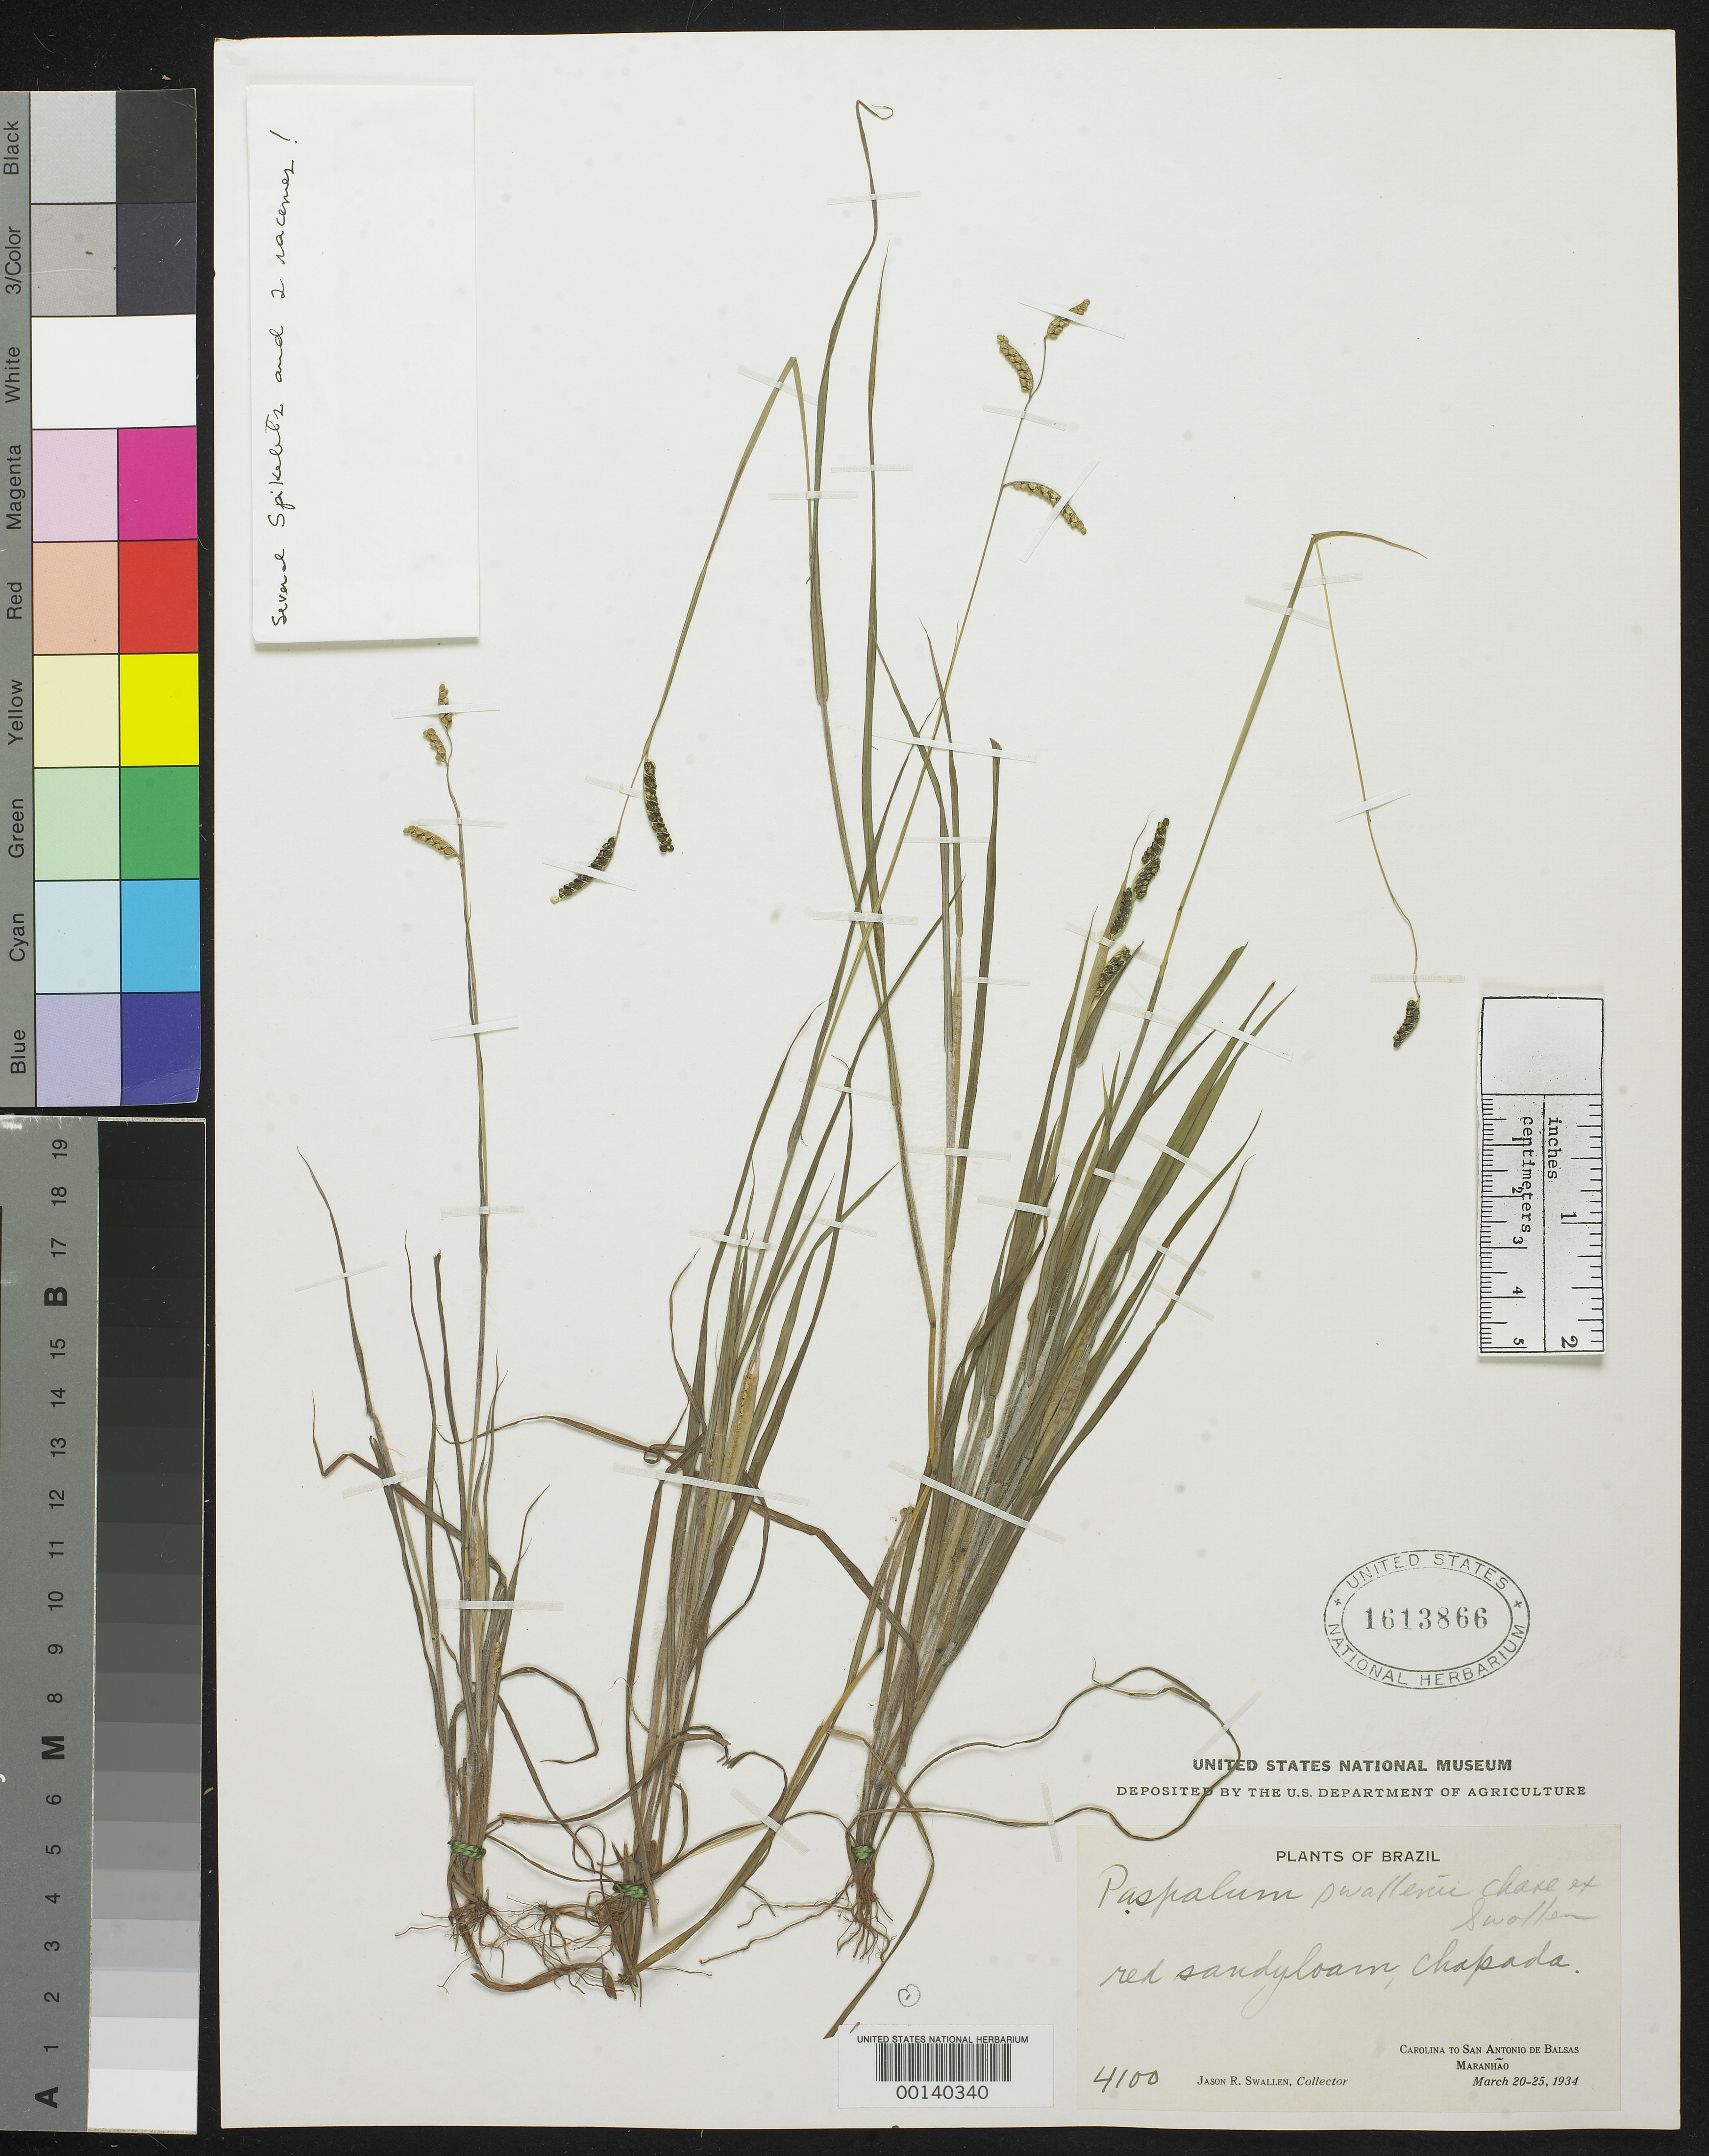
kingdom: Plantae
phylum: Tracheophyta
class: Liliopsida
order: Poales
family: Poaceae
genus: Paspalum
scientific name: Paspalum swallenii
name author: Chase ex Swallen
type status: Isotype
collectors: J. R. Swallen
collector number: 4100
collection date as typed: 20 Mar 1934 to 25 Mar 1934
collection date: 1934-03-20/1934-03-25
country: Brazil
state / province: Maranhão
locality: Carolina to San Antonio de Balsas.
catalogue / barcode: US 1613866